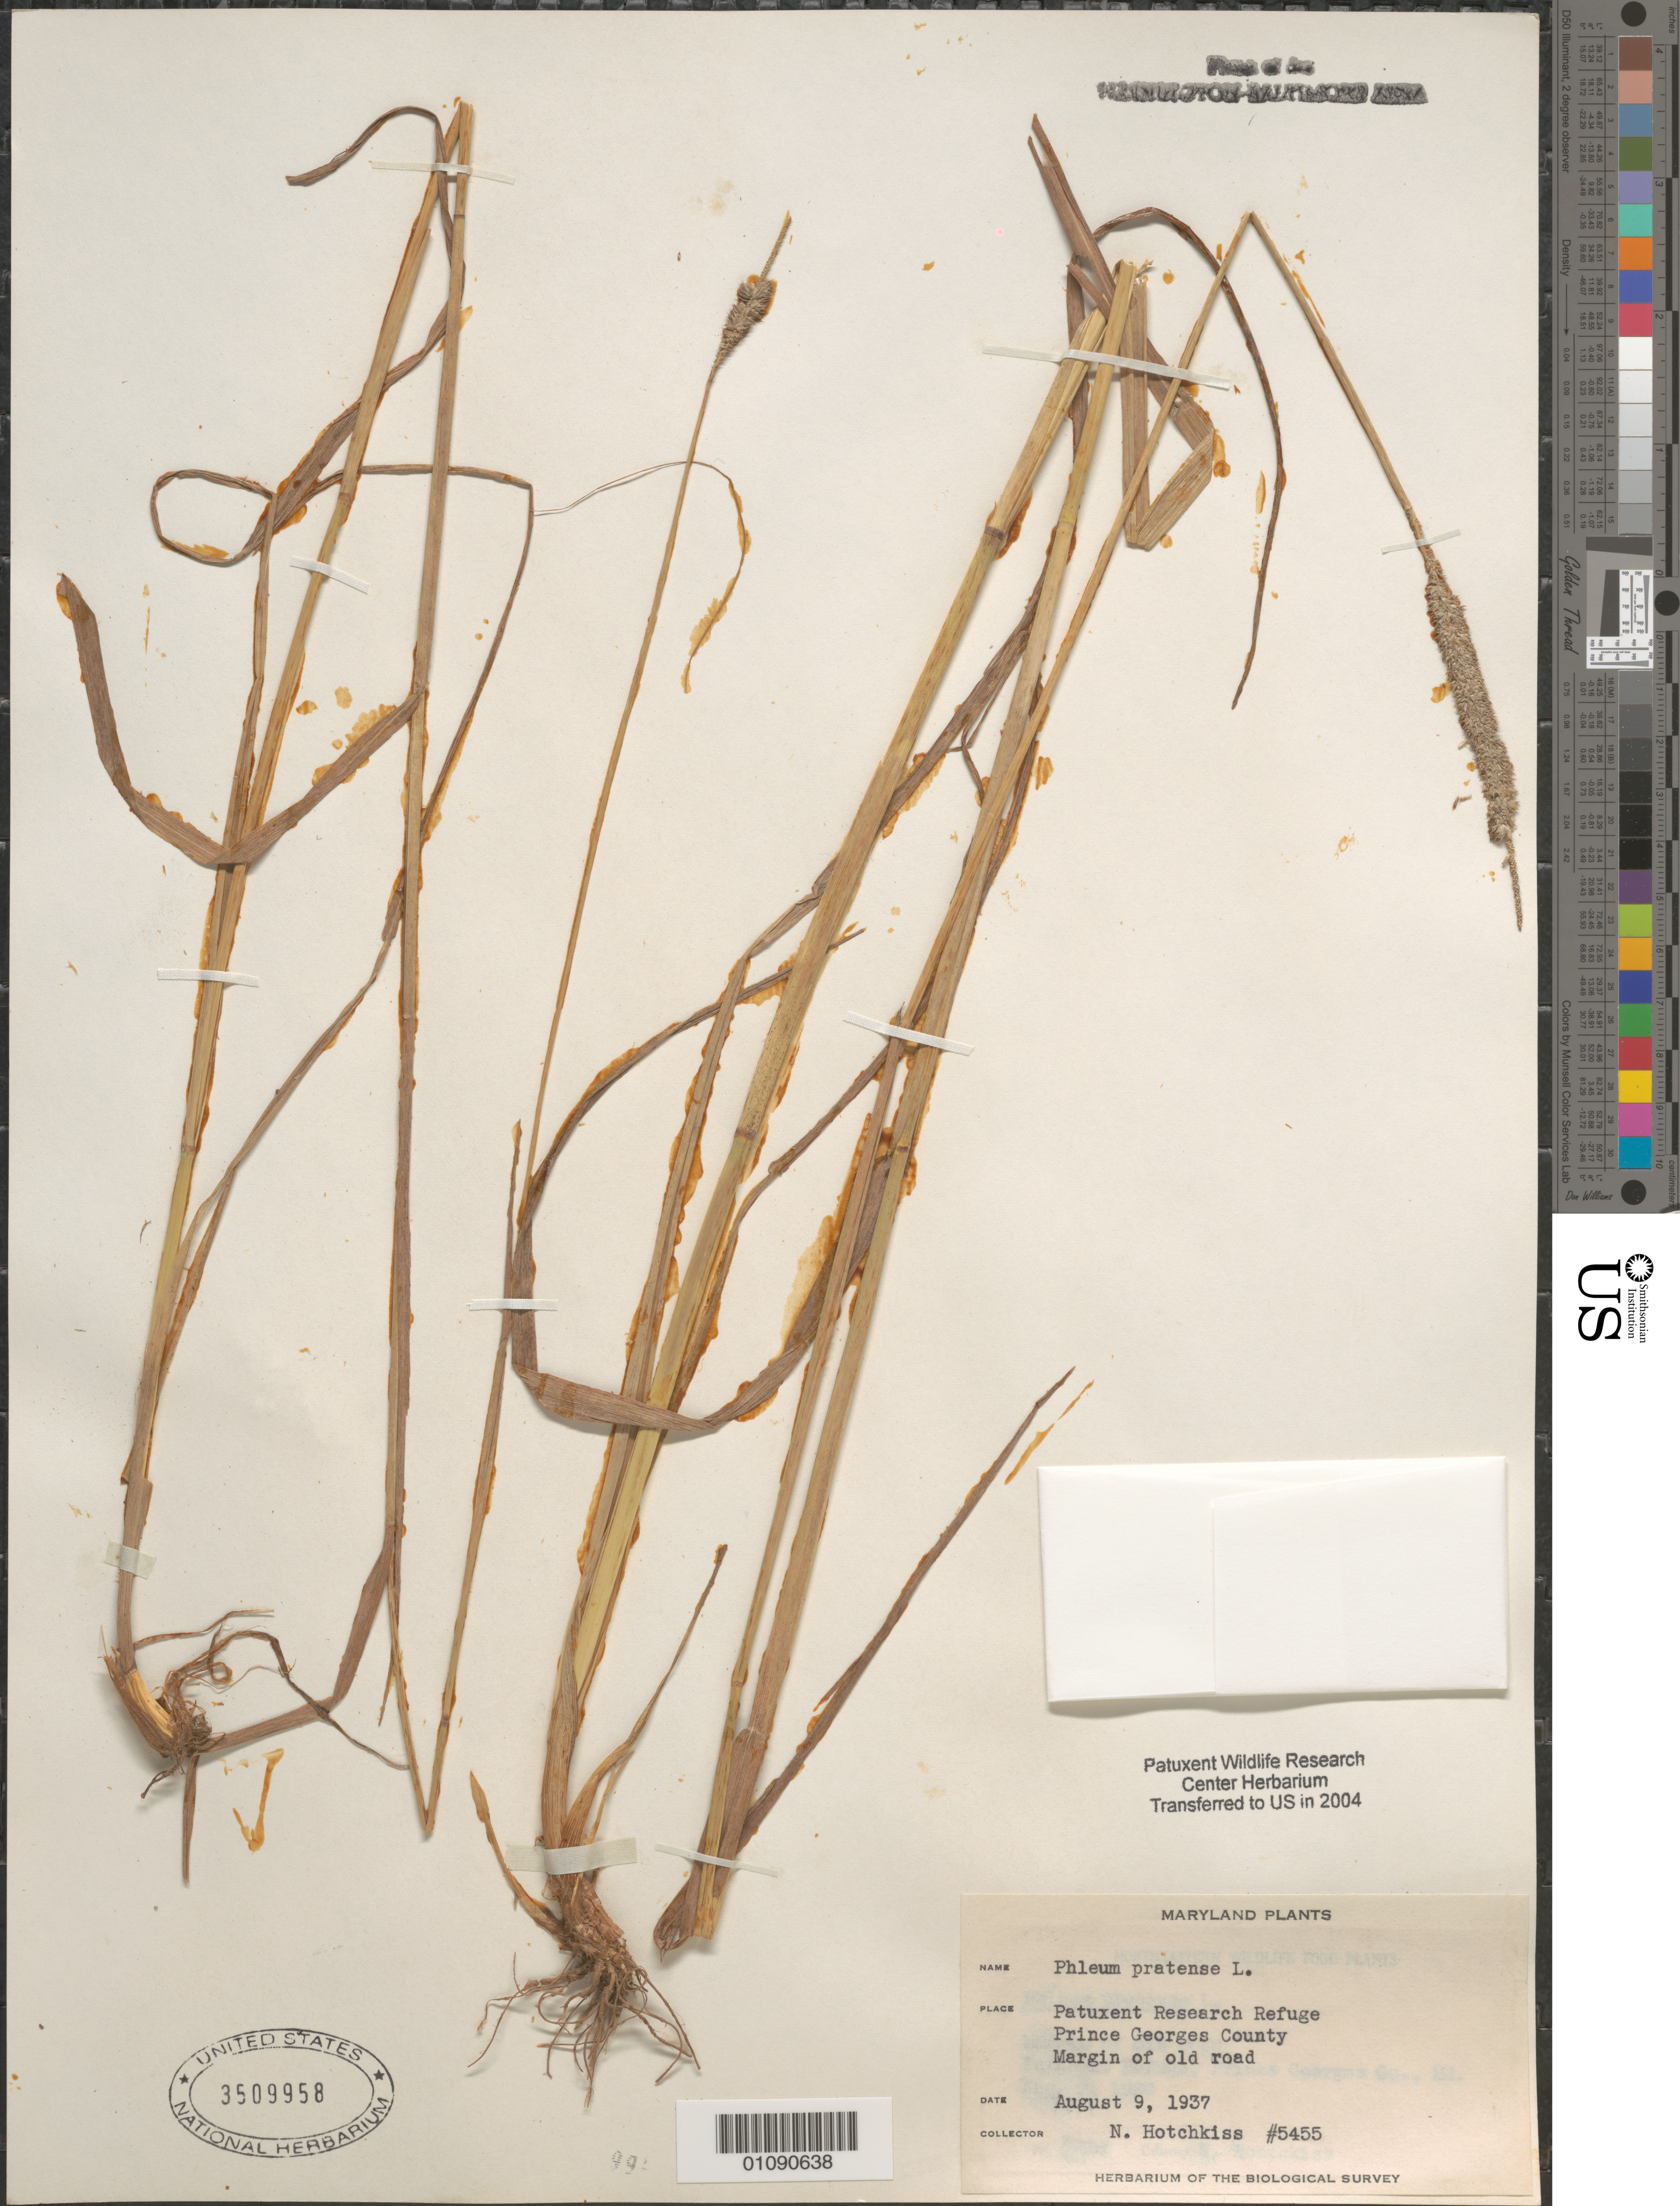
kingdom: Plantae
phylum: Tracheophyta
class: Liliopsida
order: Poales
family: Poaceae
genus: Phleum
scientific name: Phleum pratense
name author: L.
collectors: N. Hotchkiss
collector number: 5455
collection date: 1937-08-09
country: United States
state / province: Maryland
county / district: Prince George's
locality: Patuxent Wildlife Refuge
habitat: Margin of old road.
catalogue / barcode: US 3509958